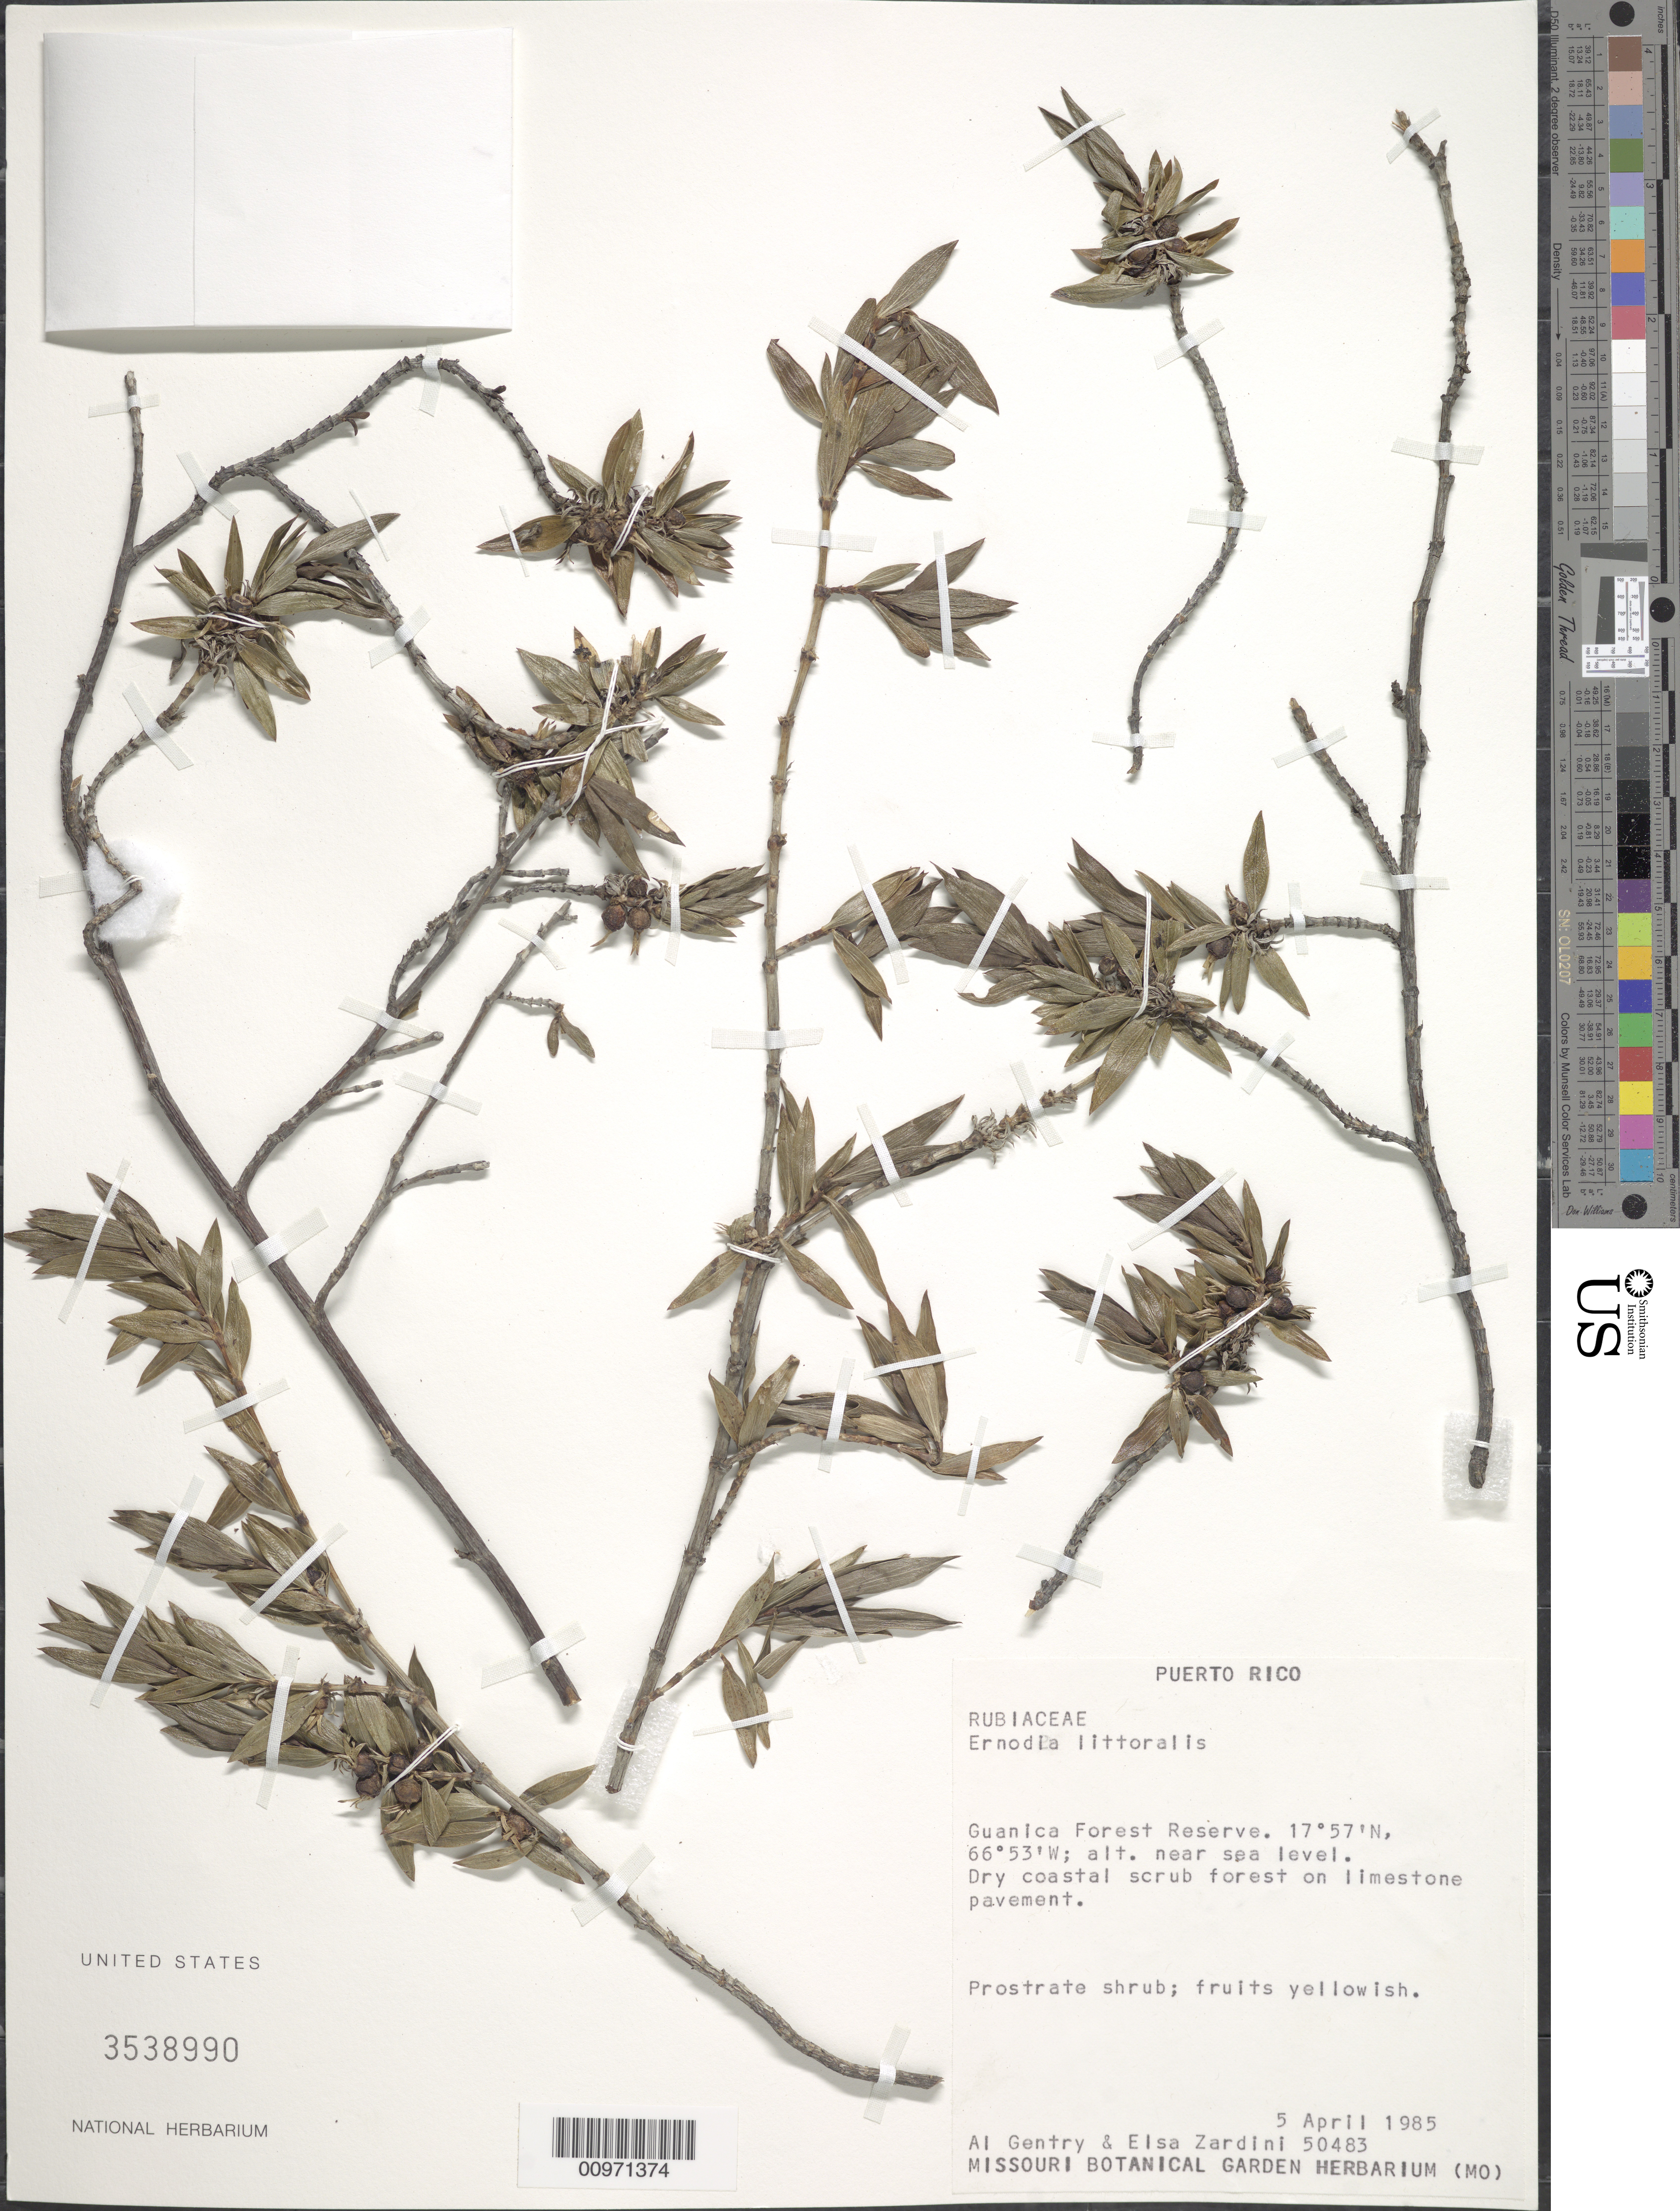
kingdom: Plantae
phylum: Tracheophyta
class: Magnoliopsida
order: Gentianales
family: Rubiaceae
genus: Ernodea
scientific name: Ernodea littoralis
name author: Sw.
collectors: A. H. Gentry & E. M. Zardini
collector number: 50483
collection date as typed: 05 Apr 1985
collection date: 1985-04-05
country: Puerto Rico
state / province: Guánica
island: Puerto Rico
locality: Guanica Forest Reserve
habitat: Dry coastal scrub forest on limestone pavement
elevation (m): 0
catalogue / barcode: US 3538990